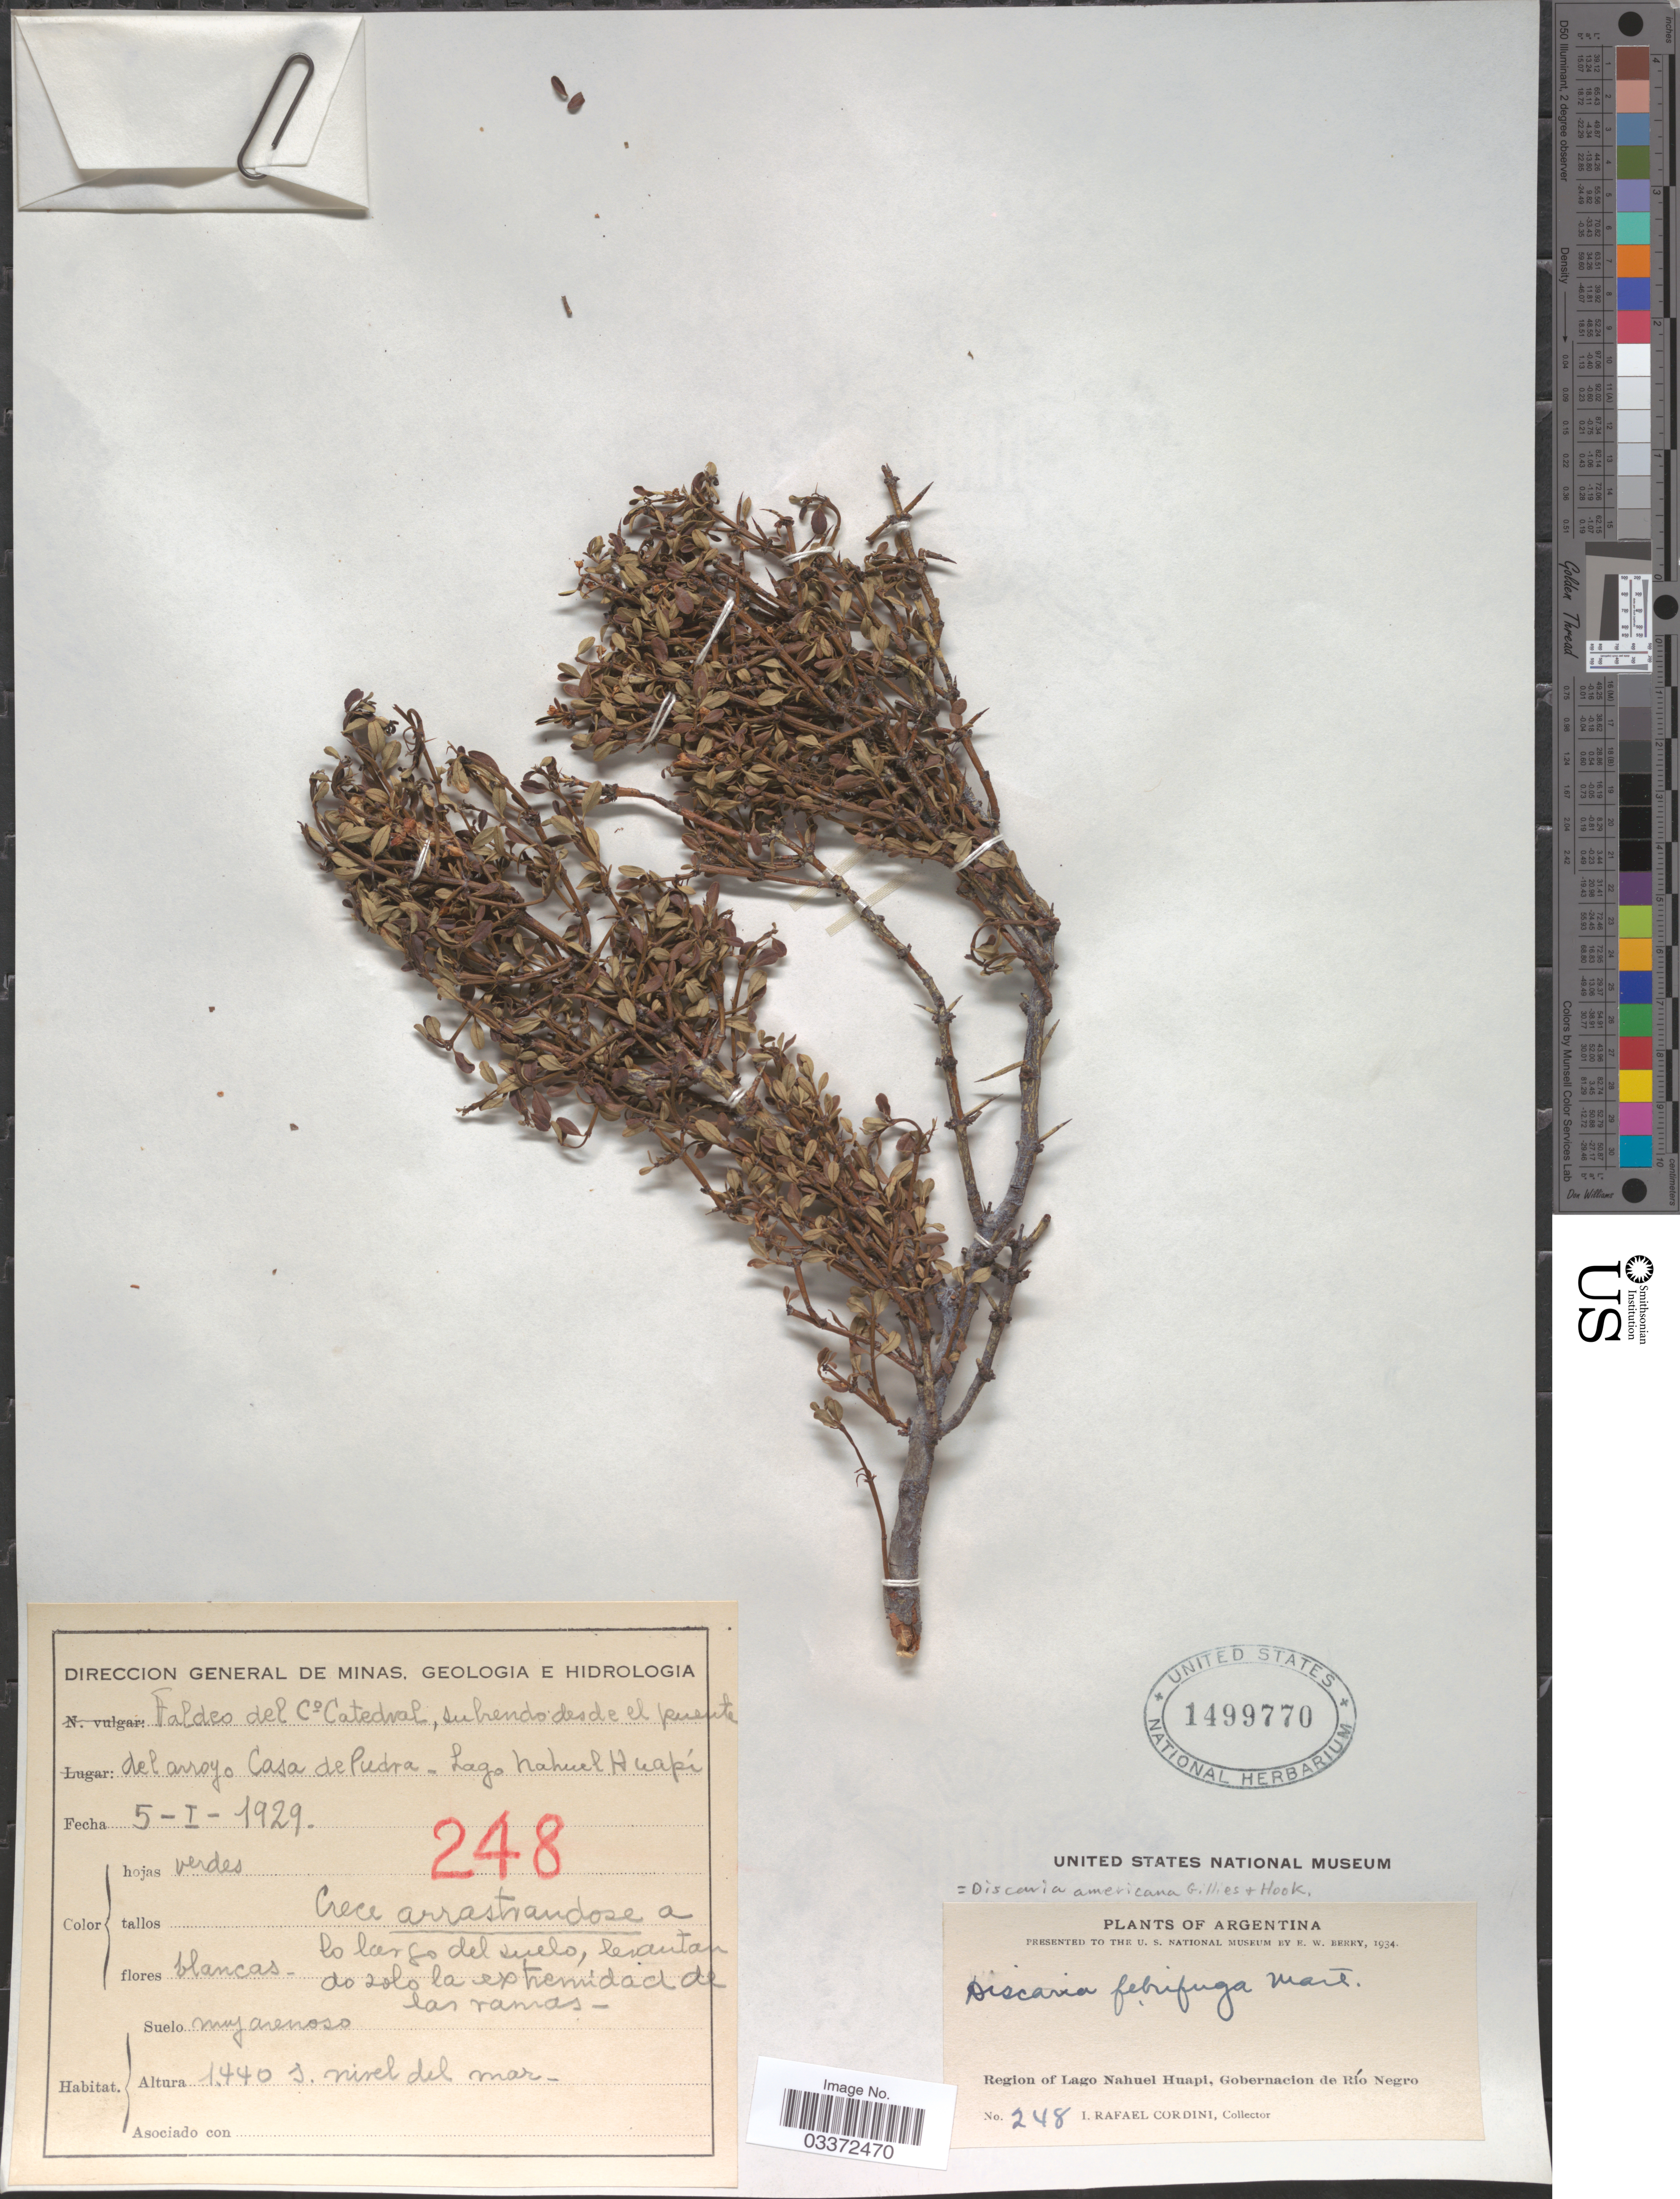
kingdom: Plantae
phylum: Tracheophyta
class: Magnoliopsida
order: Rosales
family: Rhamnaceae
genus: Discaria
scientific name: Discaria americana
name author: Gillies & Hook.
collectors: I. Cordini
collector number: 248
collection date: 1929-01-05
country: Argentina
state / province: Rio Negro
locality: Region of Lago Nahuel Huapi, Gobernacion de Río Negro, del arroyo Casa de Pudra.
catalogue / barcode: US 1499770